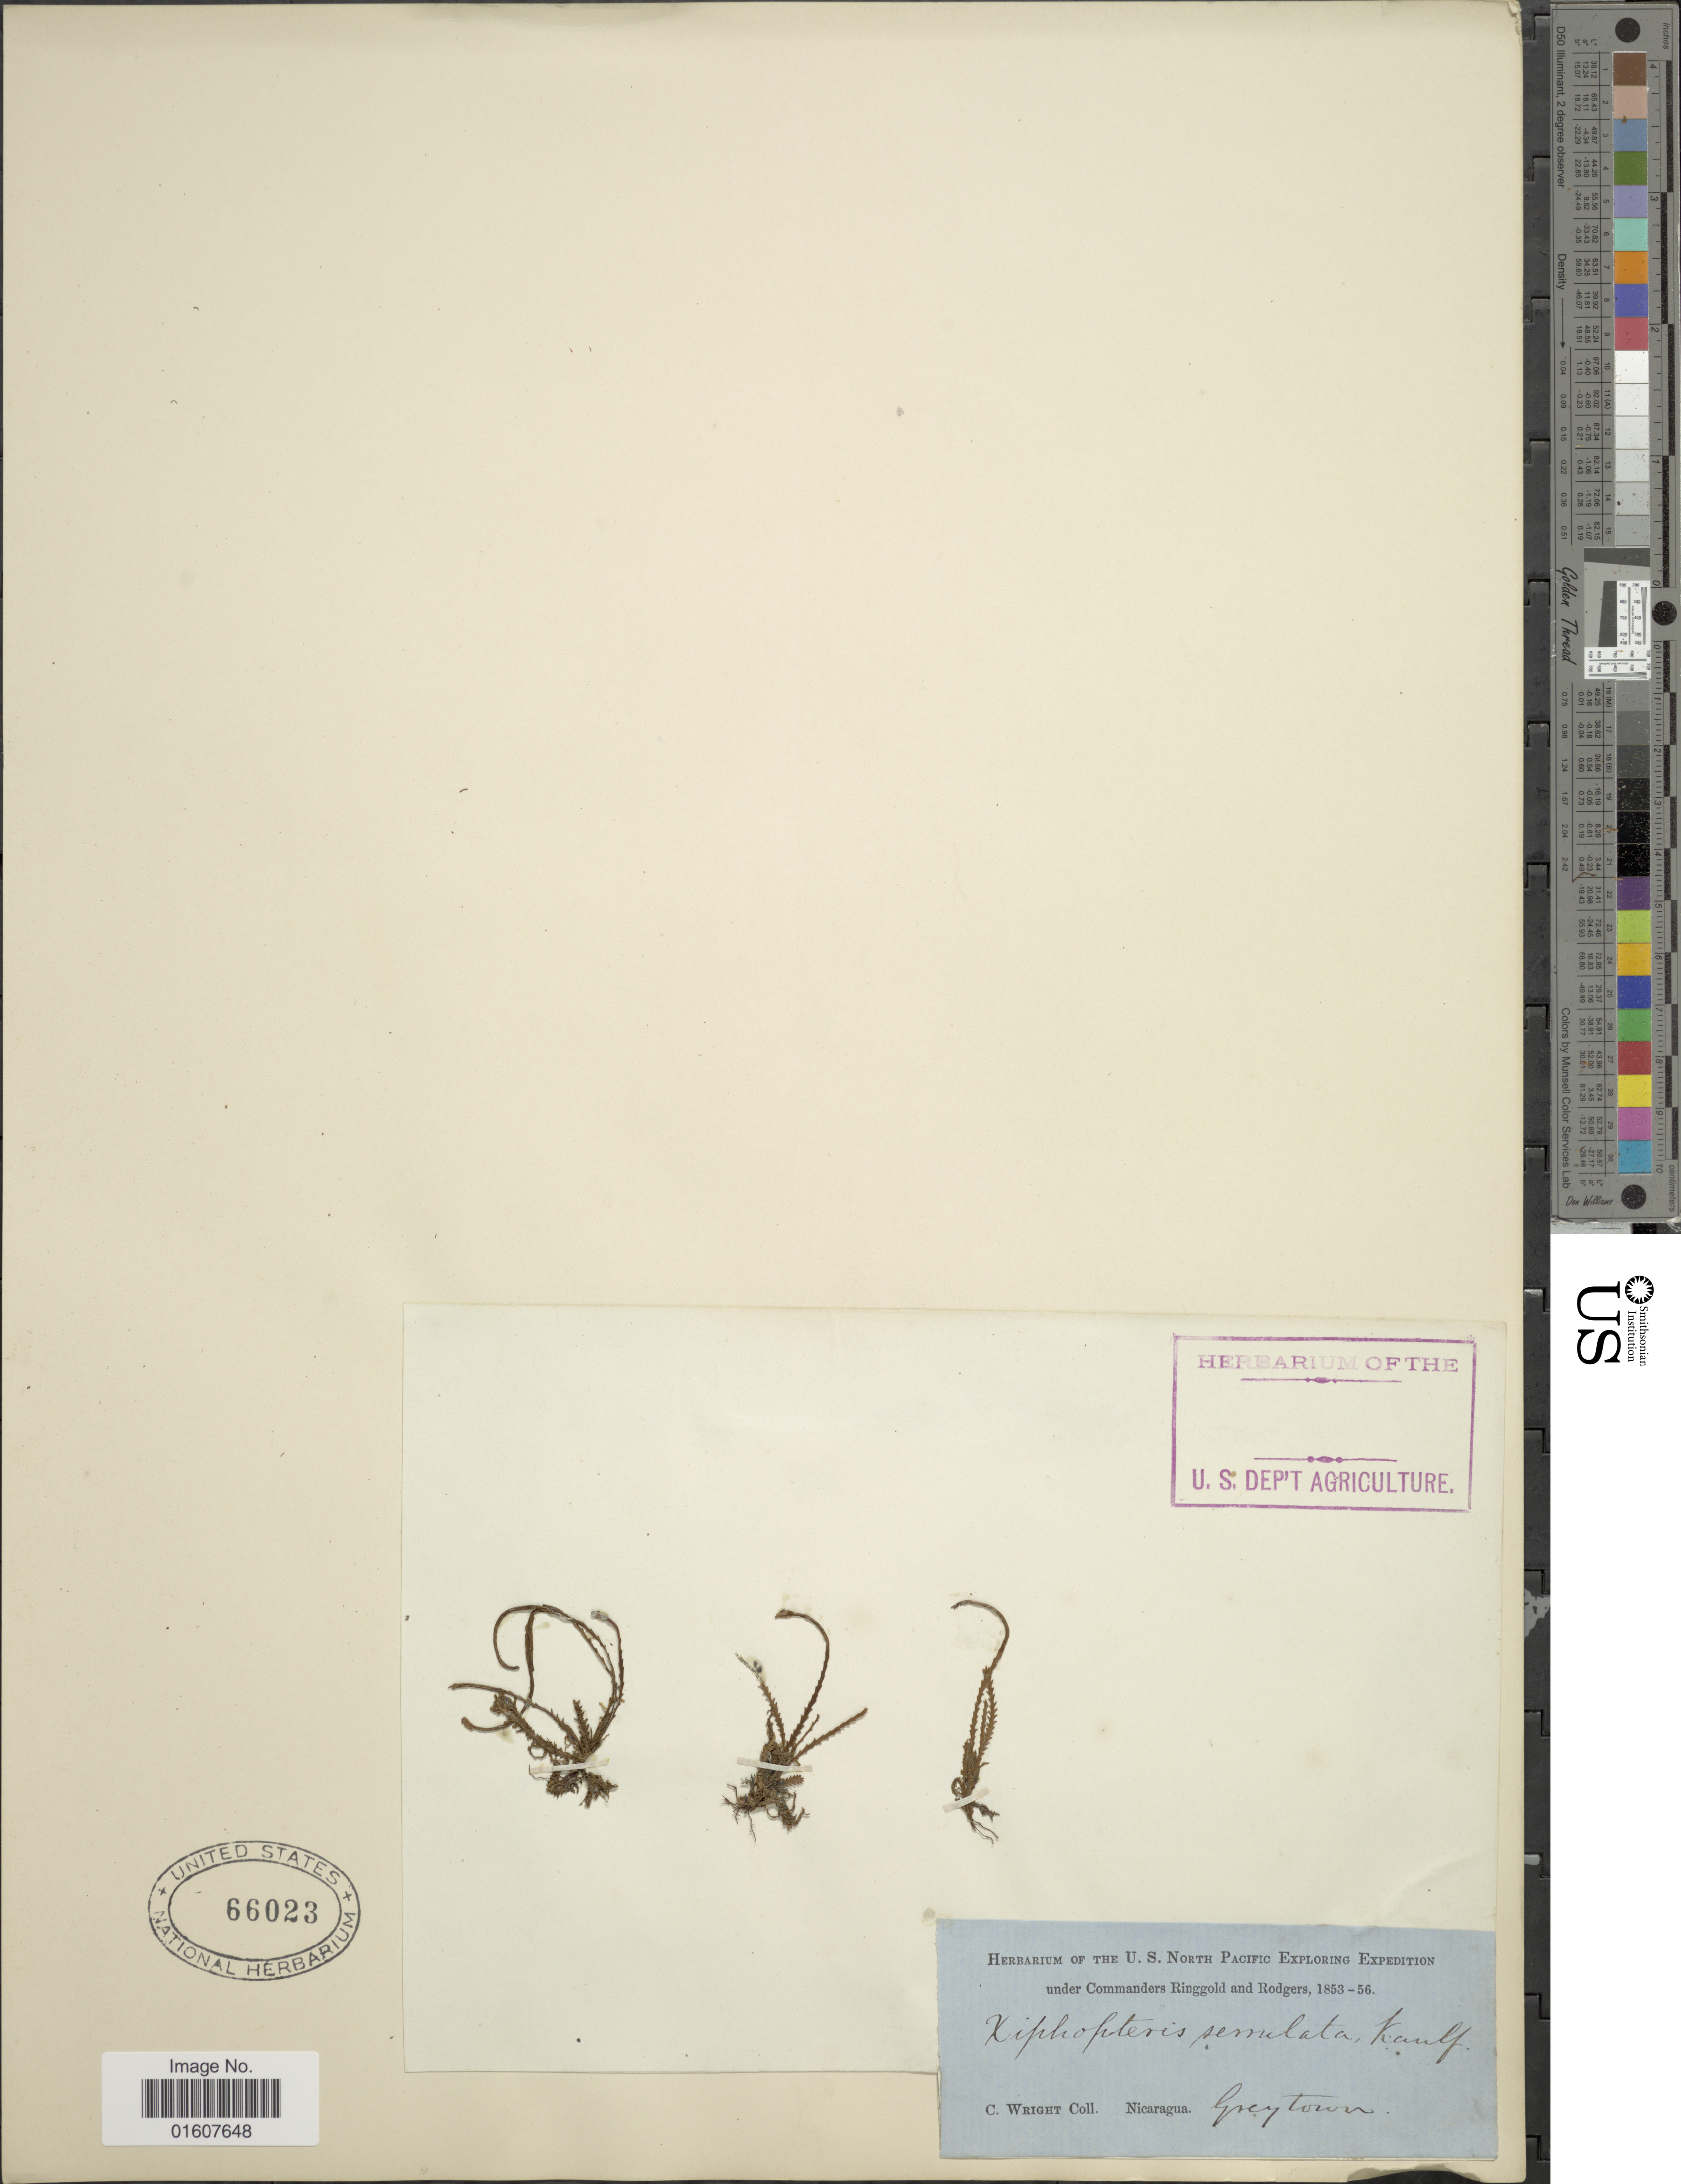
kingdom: Plantae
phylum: Tracheophyta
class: Polypodiopsida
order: Polypodiales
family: Polypodiaceae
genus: Cochlidium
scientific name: Cochlidium serrulatum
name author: (Sw.) L.E. Bishop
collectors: C. Wright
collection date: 1853/1856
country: Nicaragua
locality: Greytown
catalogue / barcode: US 66023